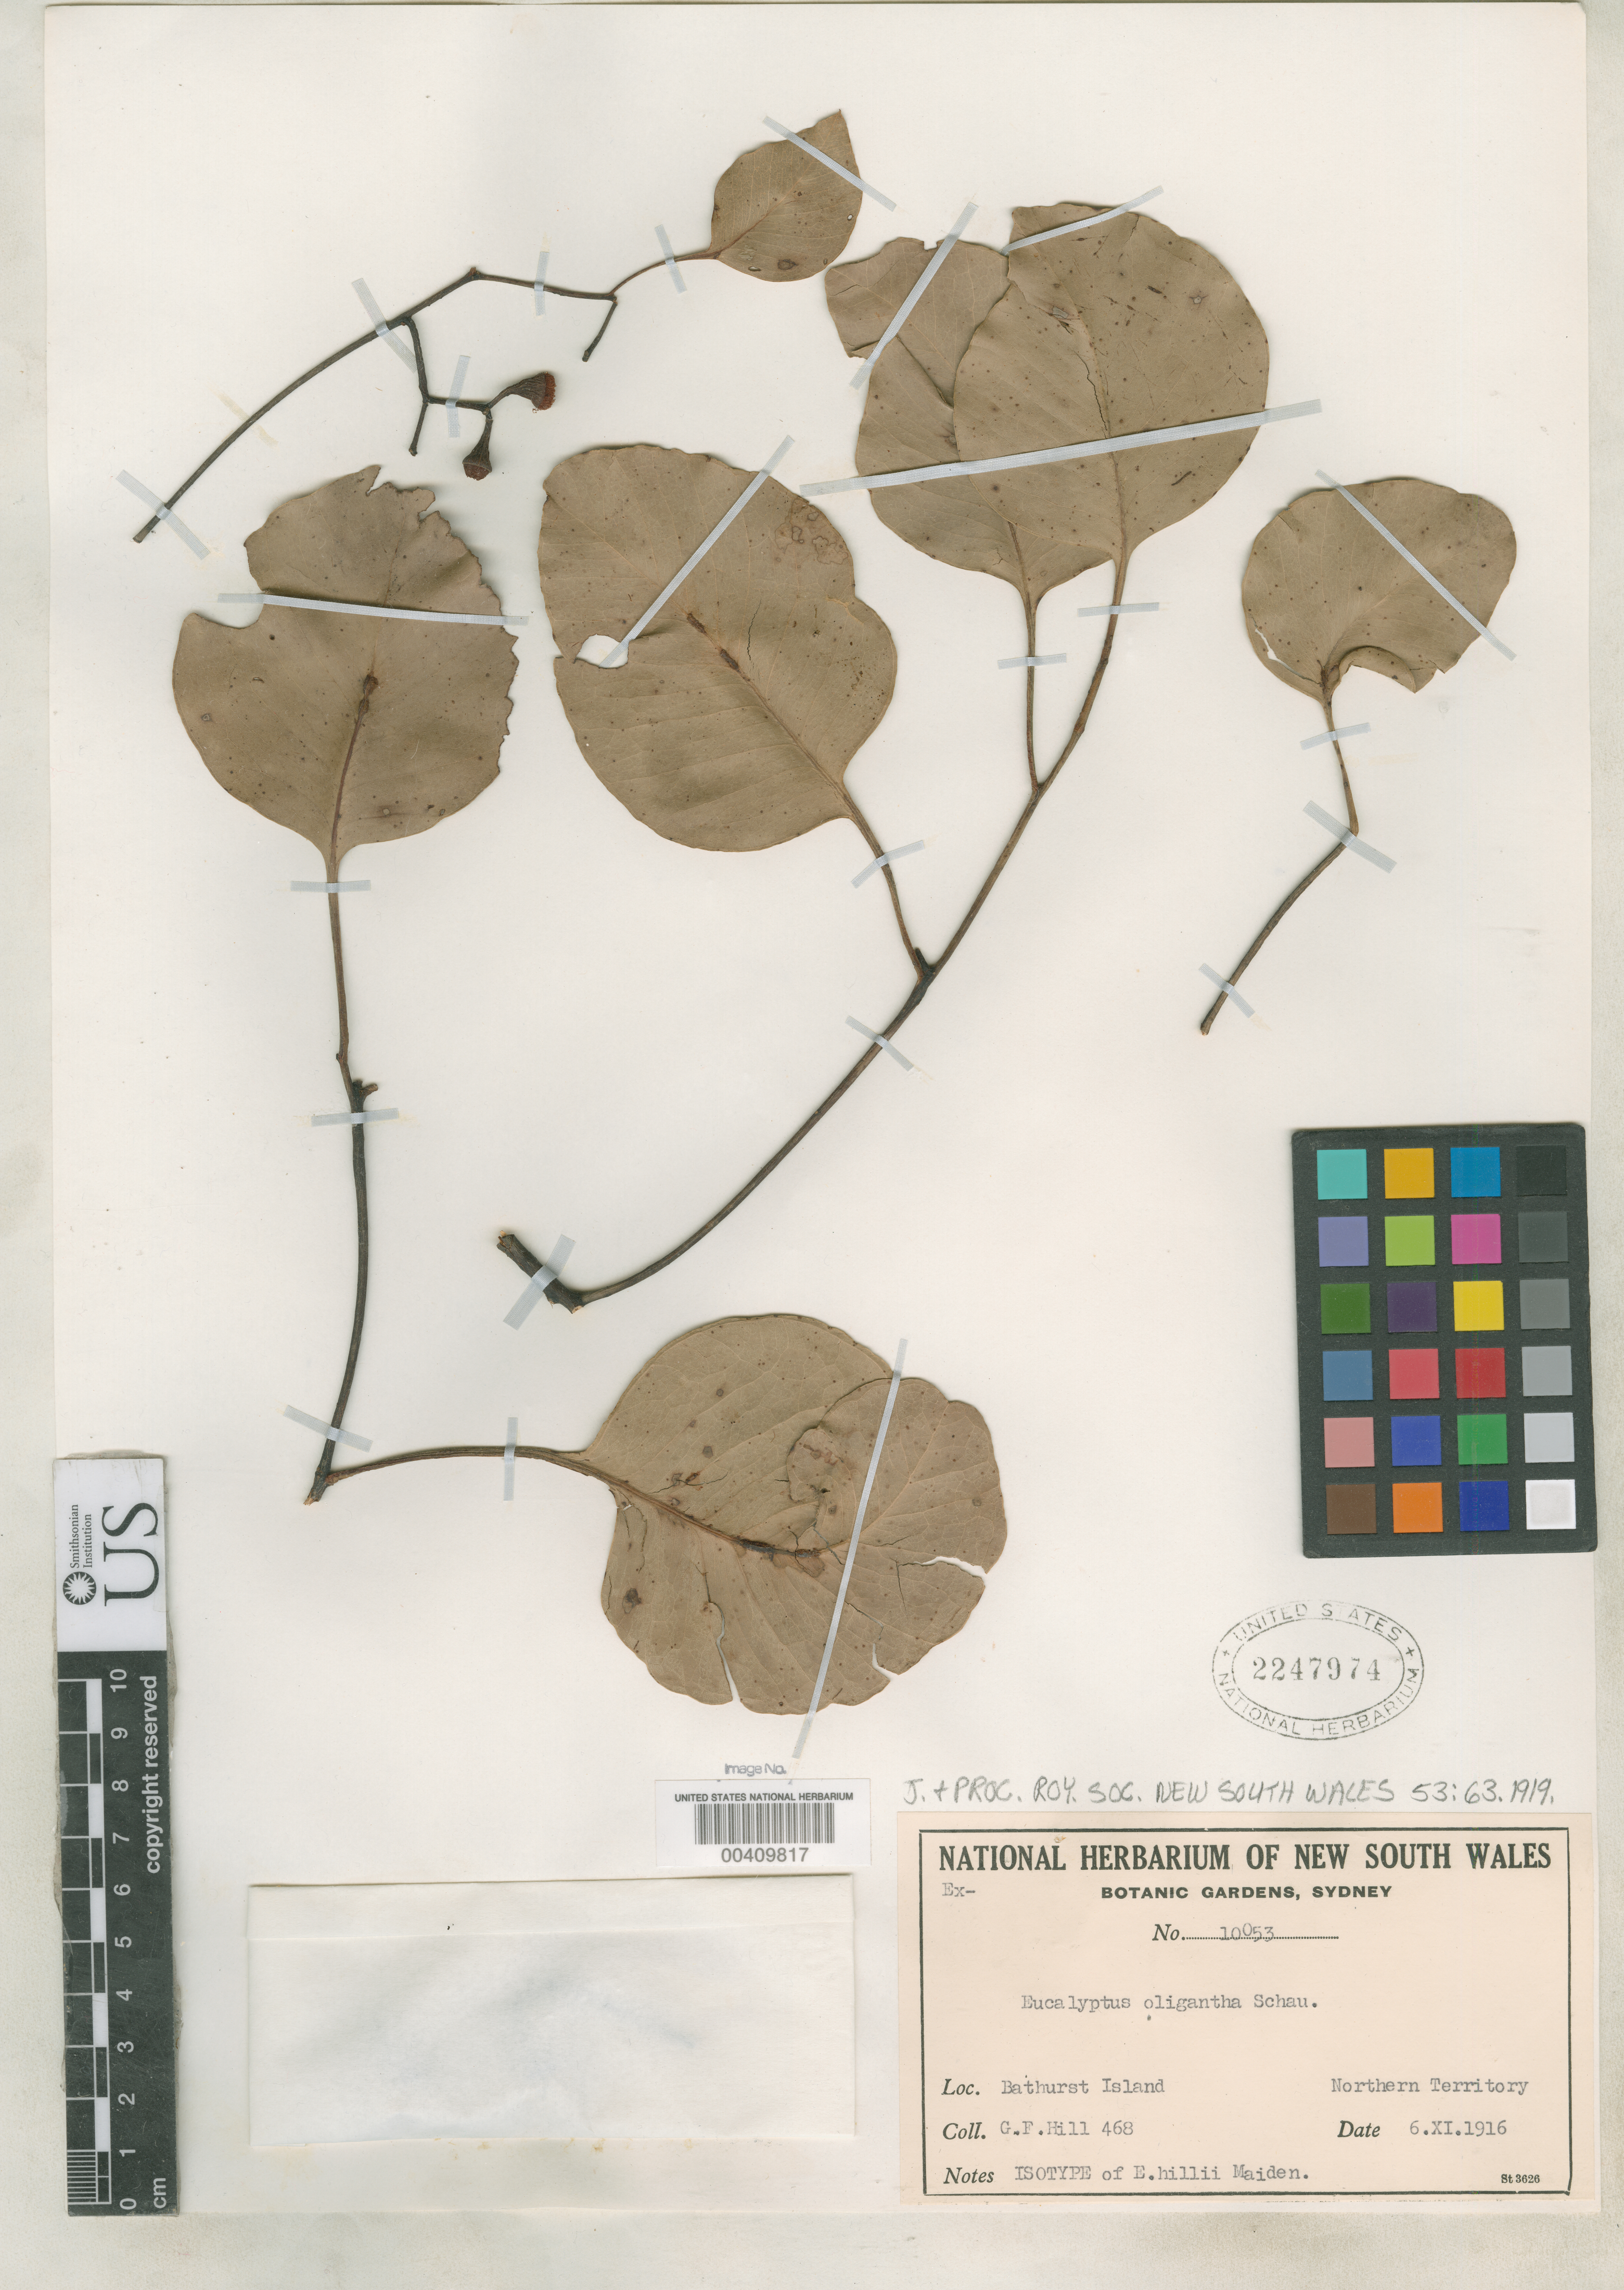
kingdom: Plantae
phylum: Tracheophyta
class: Magnoliopsida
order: Myrtales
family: Myrtaceae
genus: Eucalyptus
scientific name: Eucalyptus hillii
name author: Maiden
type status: Isotype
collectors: G. Hill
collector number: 468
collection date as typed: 06 Nov 1916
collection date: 1916-11-06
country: Australia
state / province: Northern Territory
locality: Bathurst Island.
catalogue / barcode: US 2247974